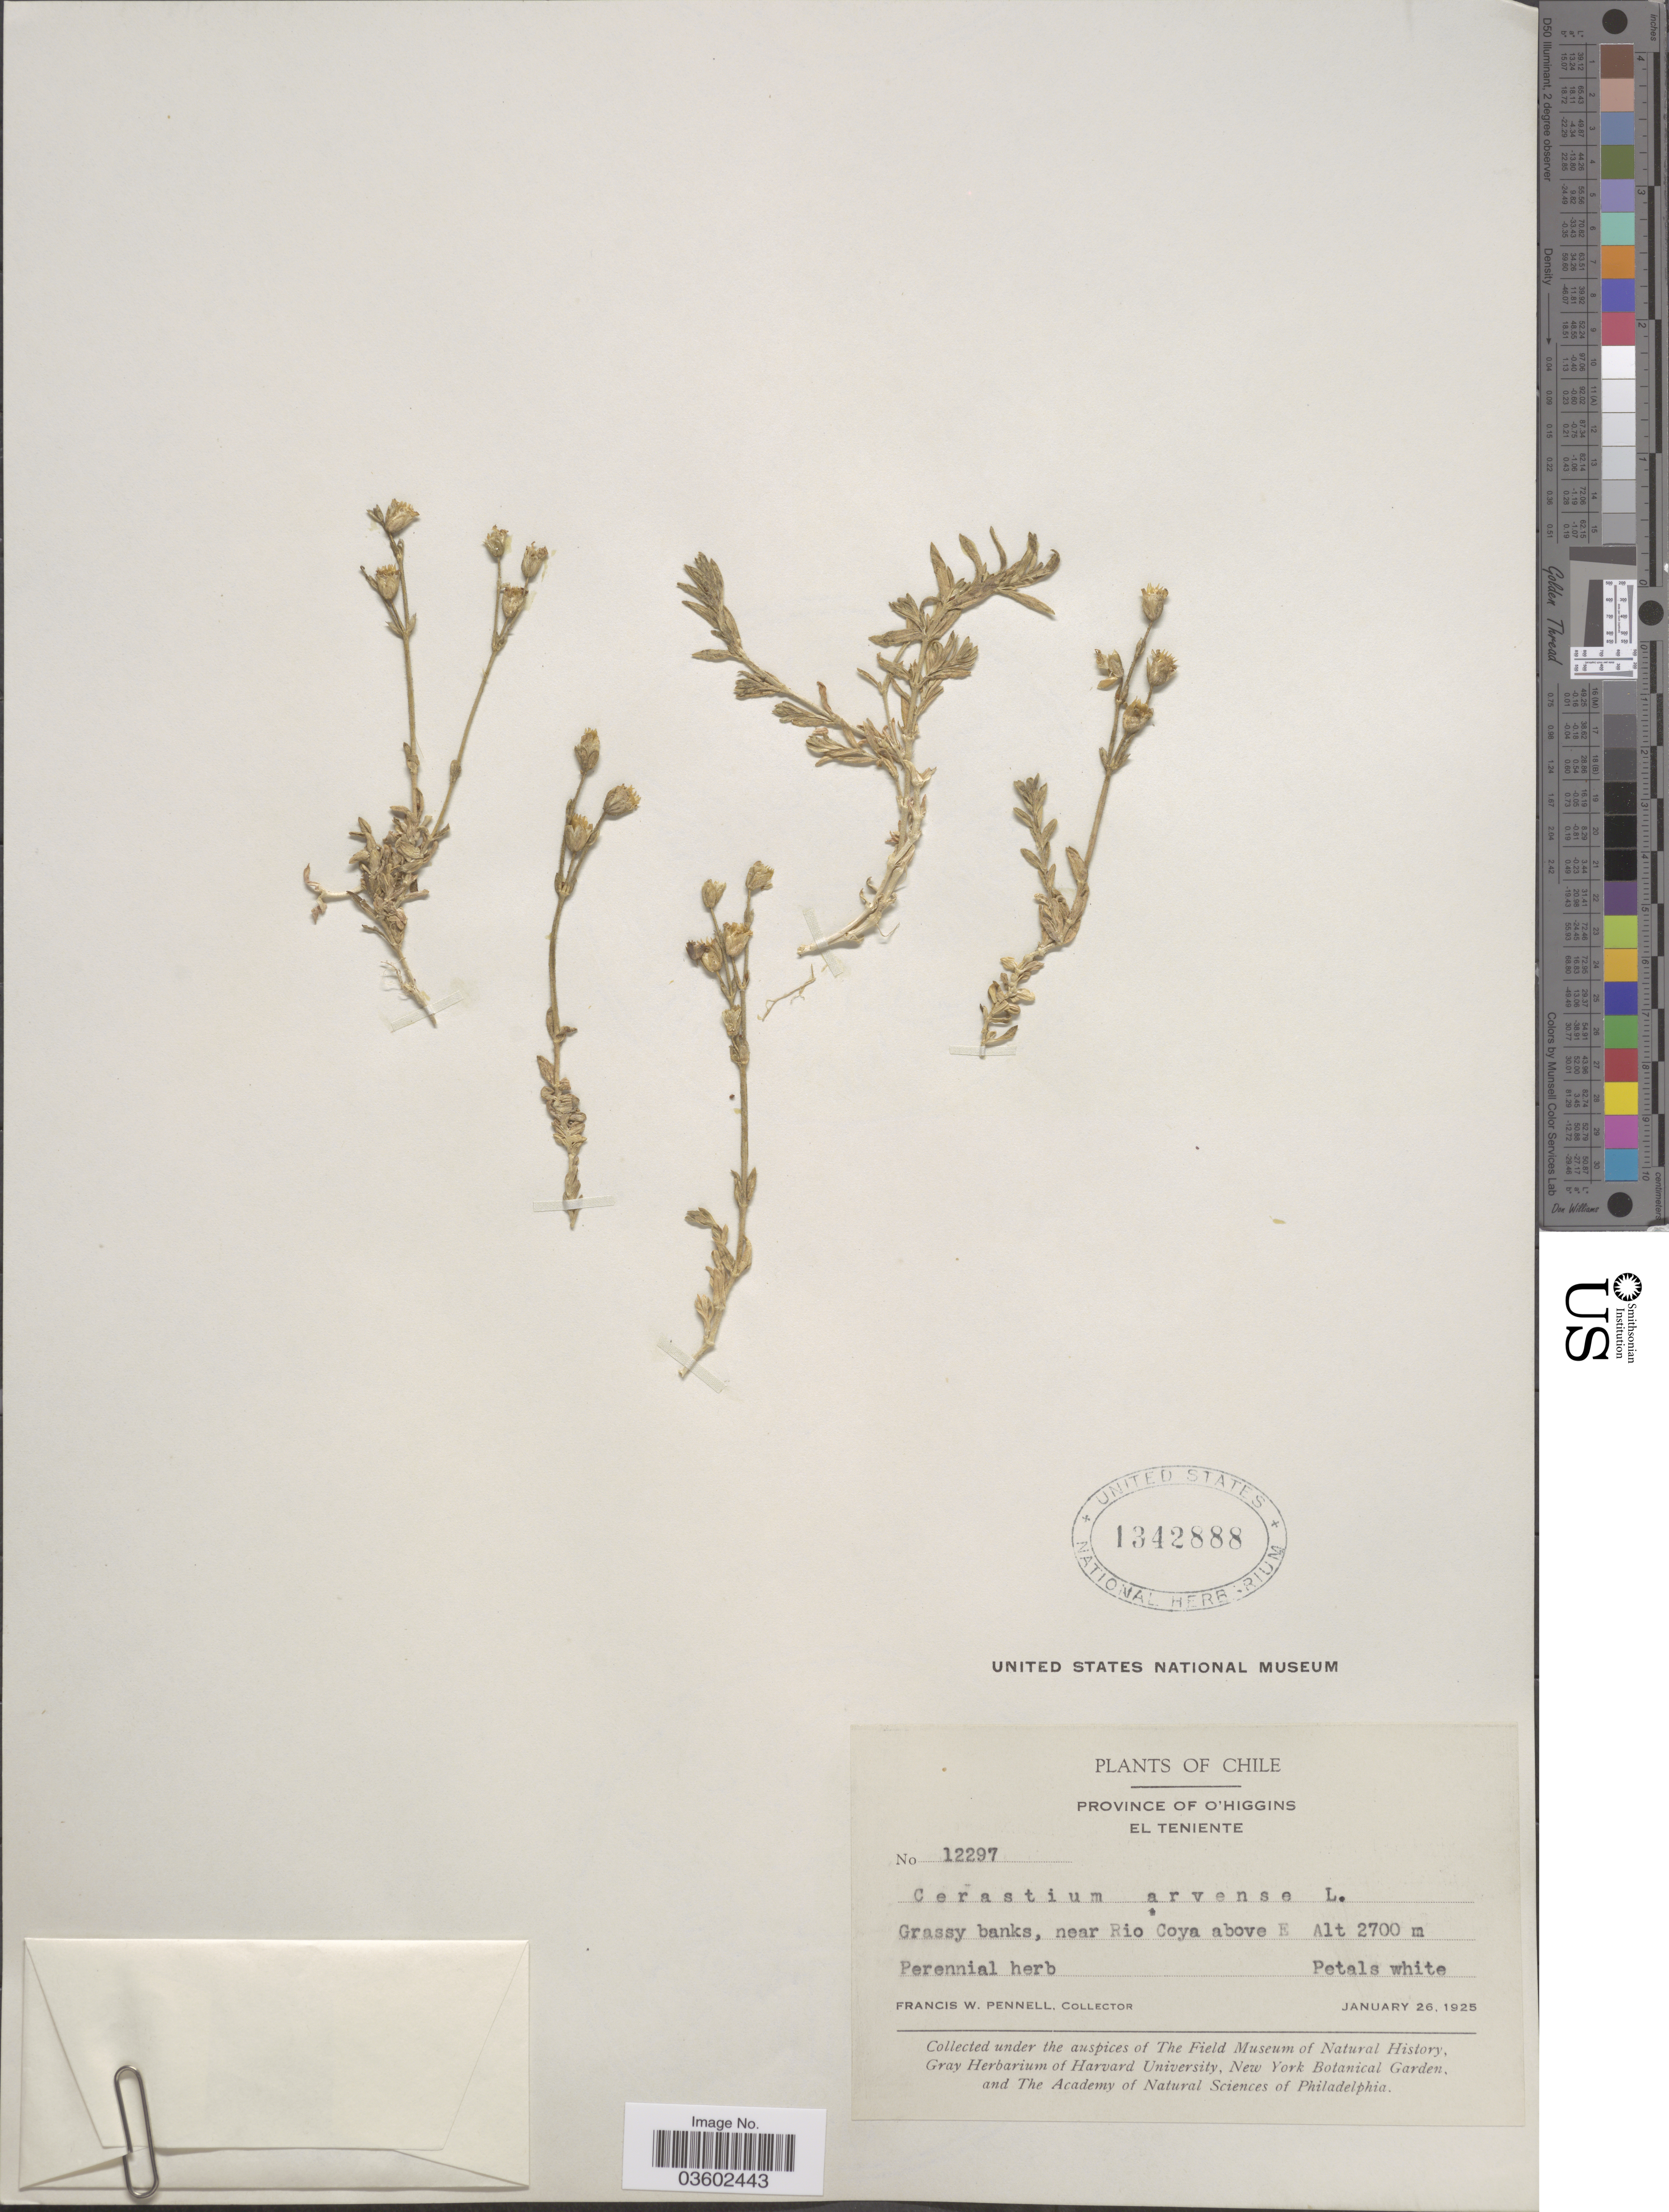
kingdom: Plantae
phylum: Tracheophyta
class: Magnoliopsida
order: Caryophyllales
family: Caryophyllaceae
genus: Cerastium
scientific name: Cerastium arvense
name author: L.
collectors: F. W. Pennell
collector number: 12297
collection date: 1925-01-26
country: Chile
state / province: O'Higgins (VI)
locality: El Teniente. Grassy banks, near Rio Coya above E.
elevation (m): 2700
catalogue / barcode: US 1342888